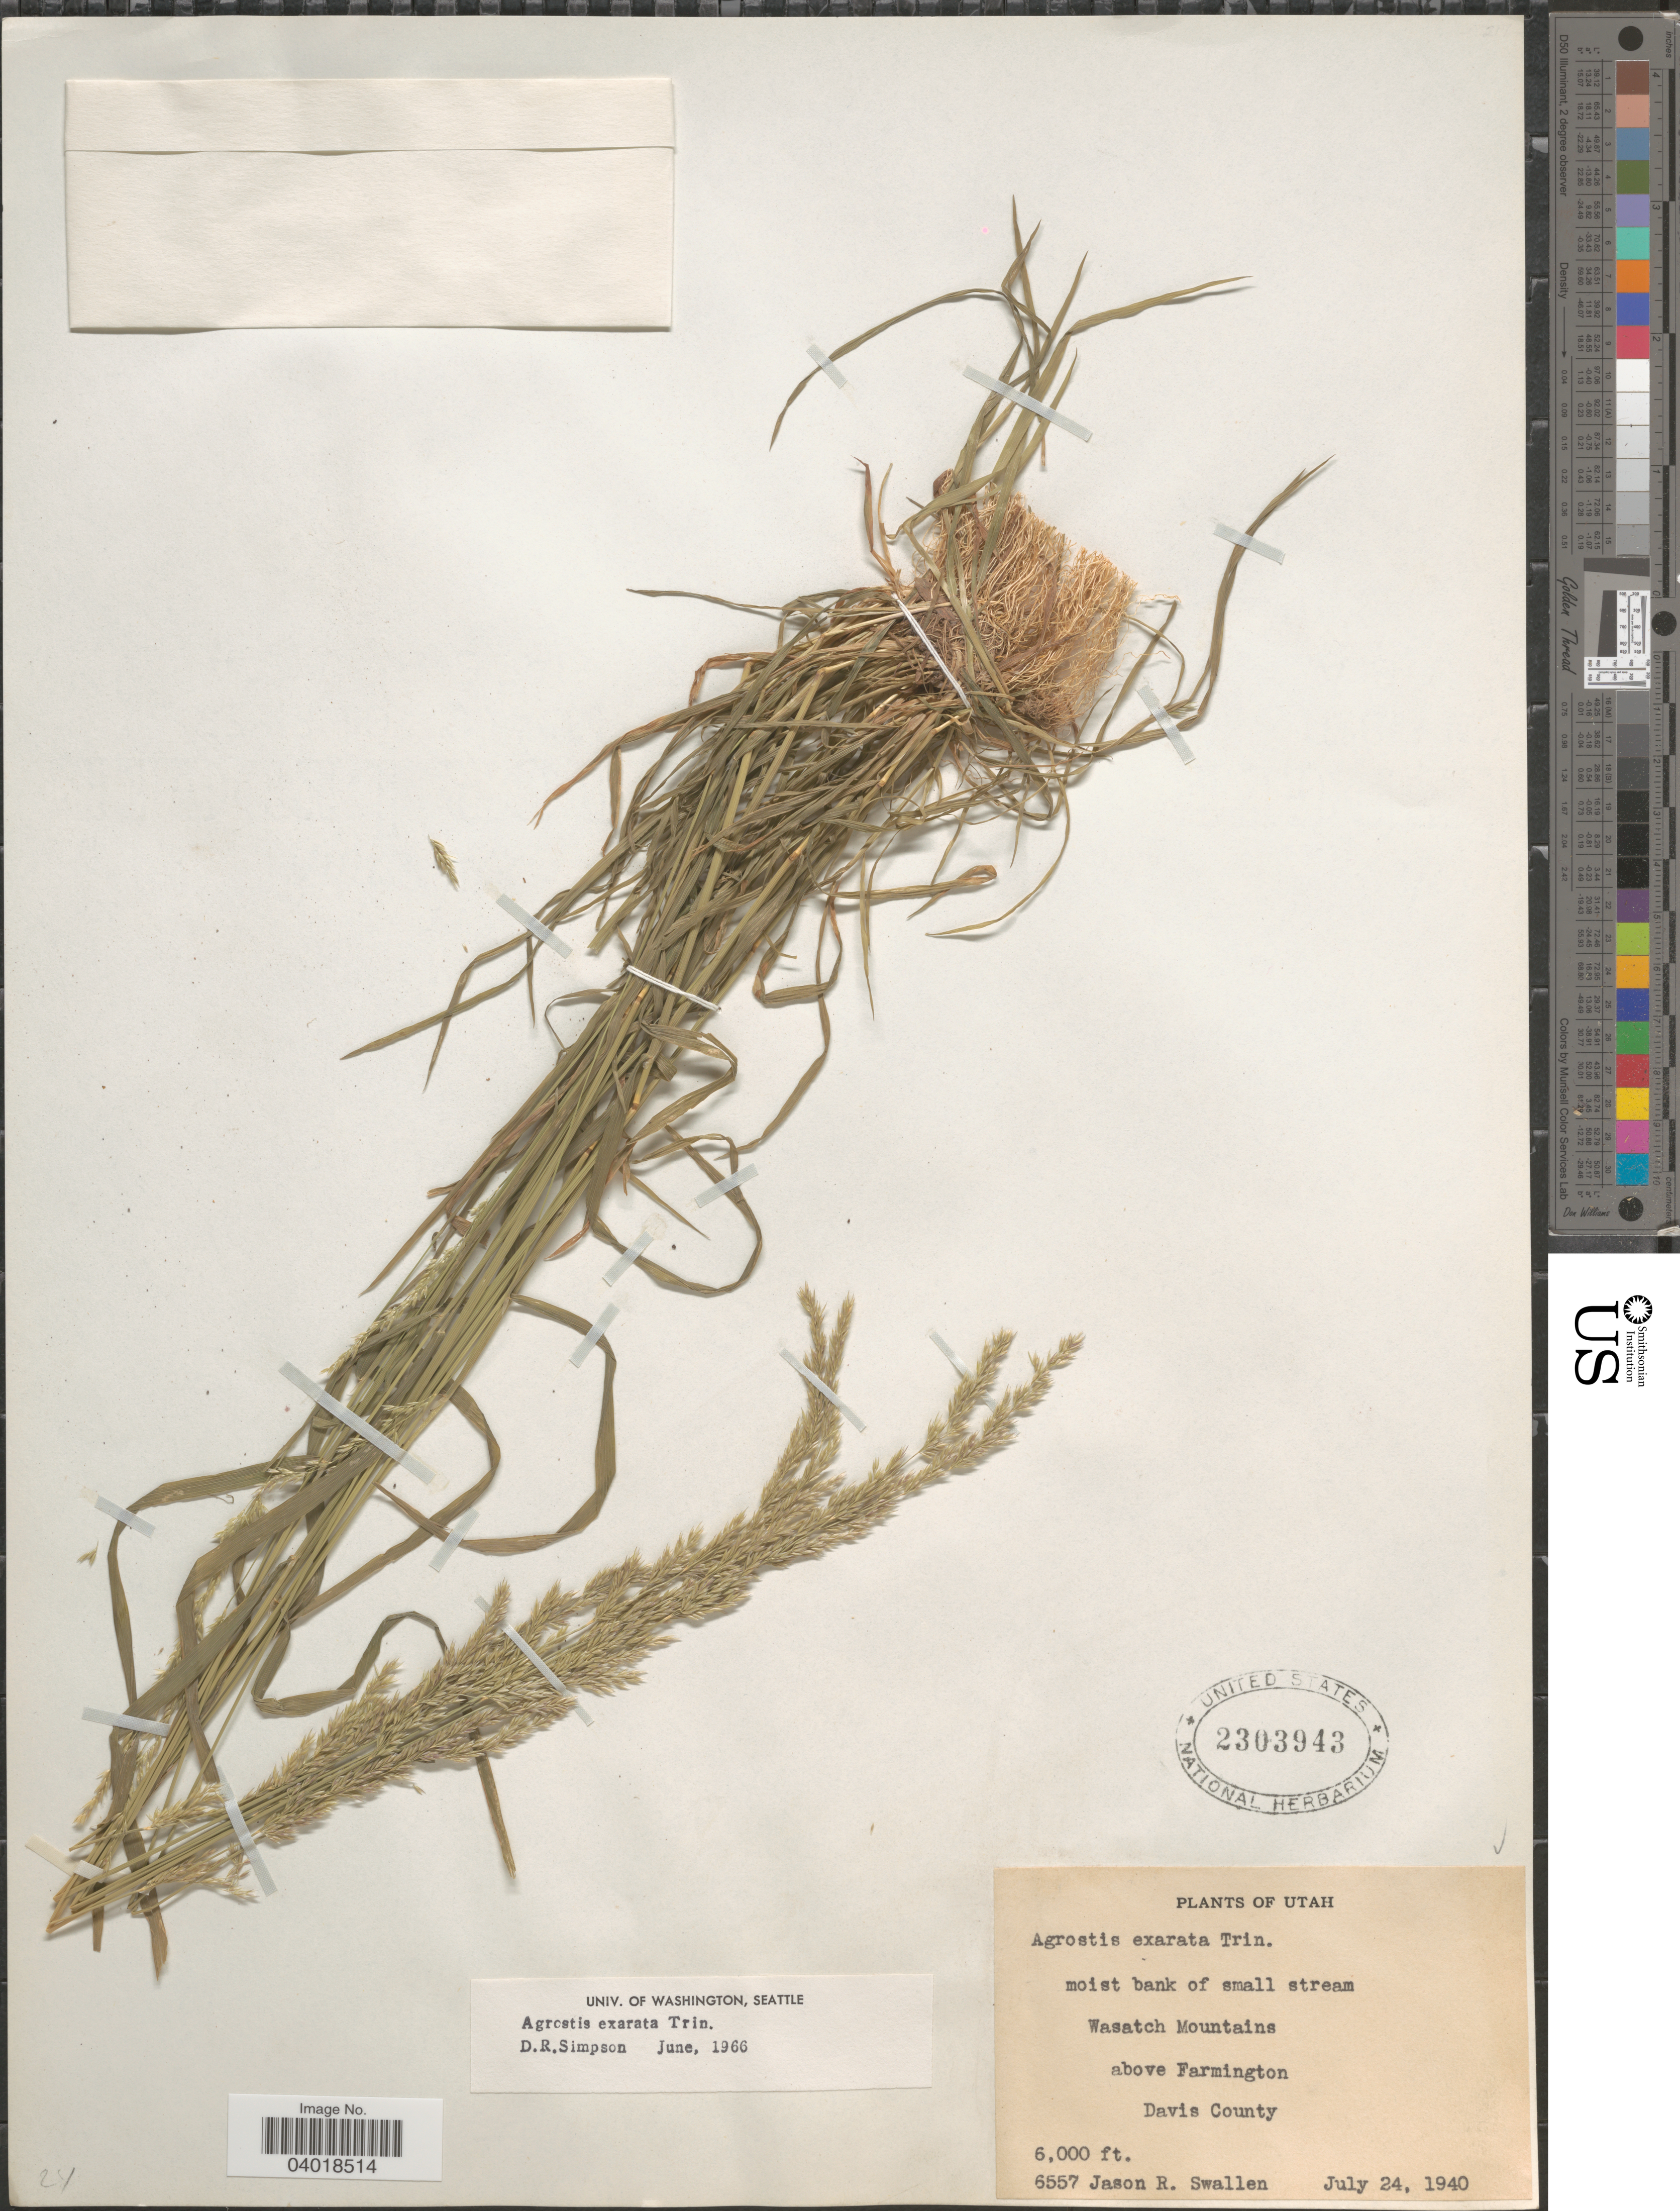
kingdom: Plantae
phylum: Tracheophyta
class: Liliopsida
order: Poales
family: Poaceae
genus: Agrostis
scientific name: Agrostis exarata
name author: Trin.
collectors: J. R. Swallen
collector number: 6557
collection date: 1940-07-24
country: United States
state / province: Utah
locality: Wasatch Mountains above Farmington. Davis County.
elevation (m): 1829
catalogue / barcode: US 2303943